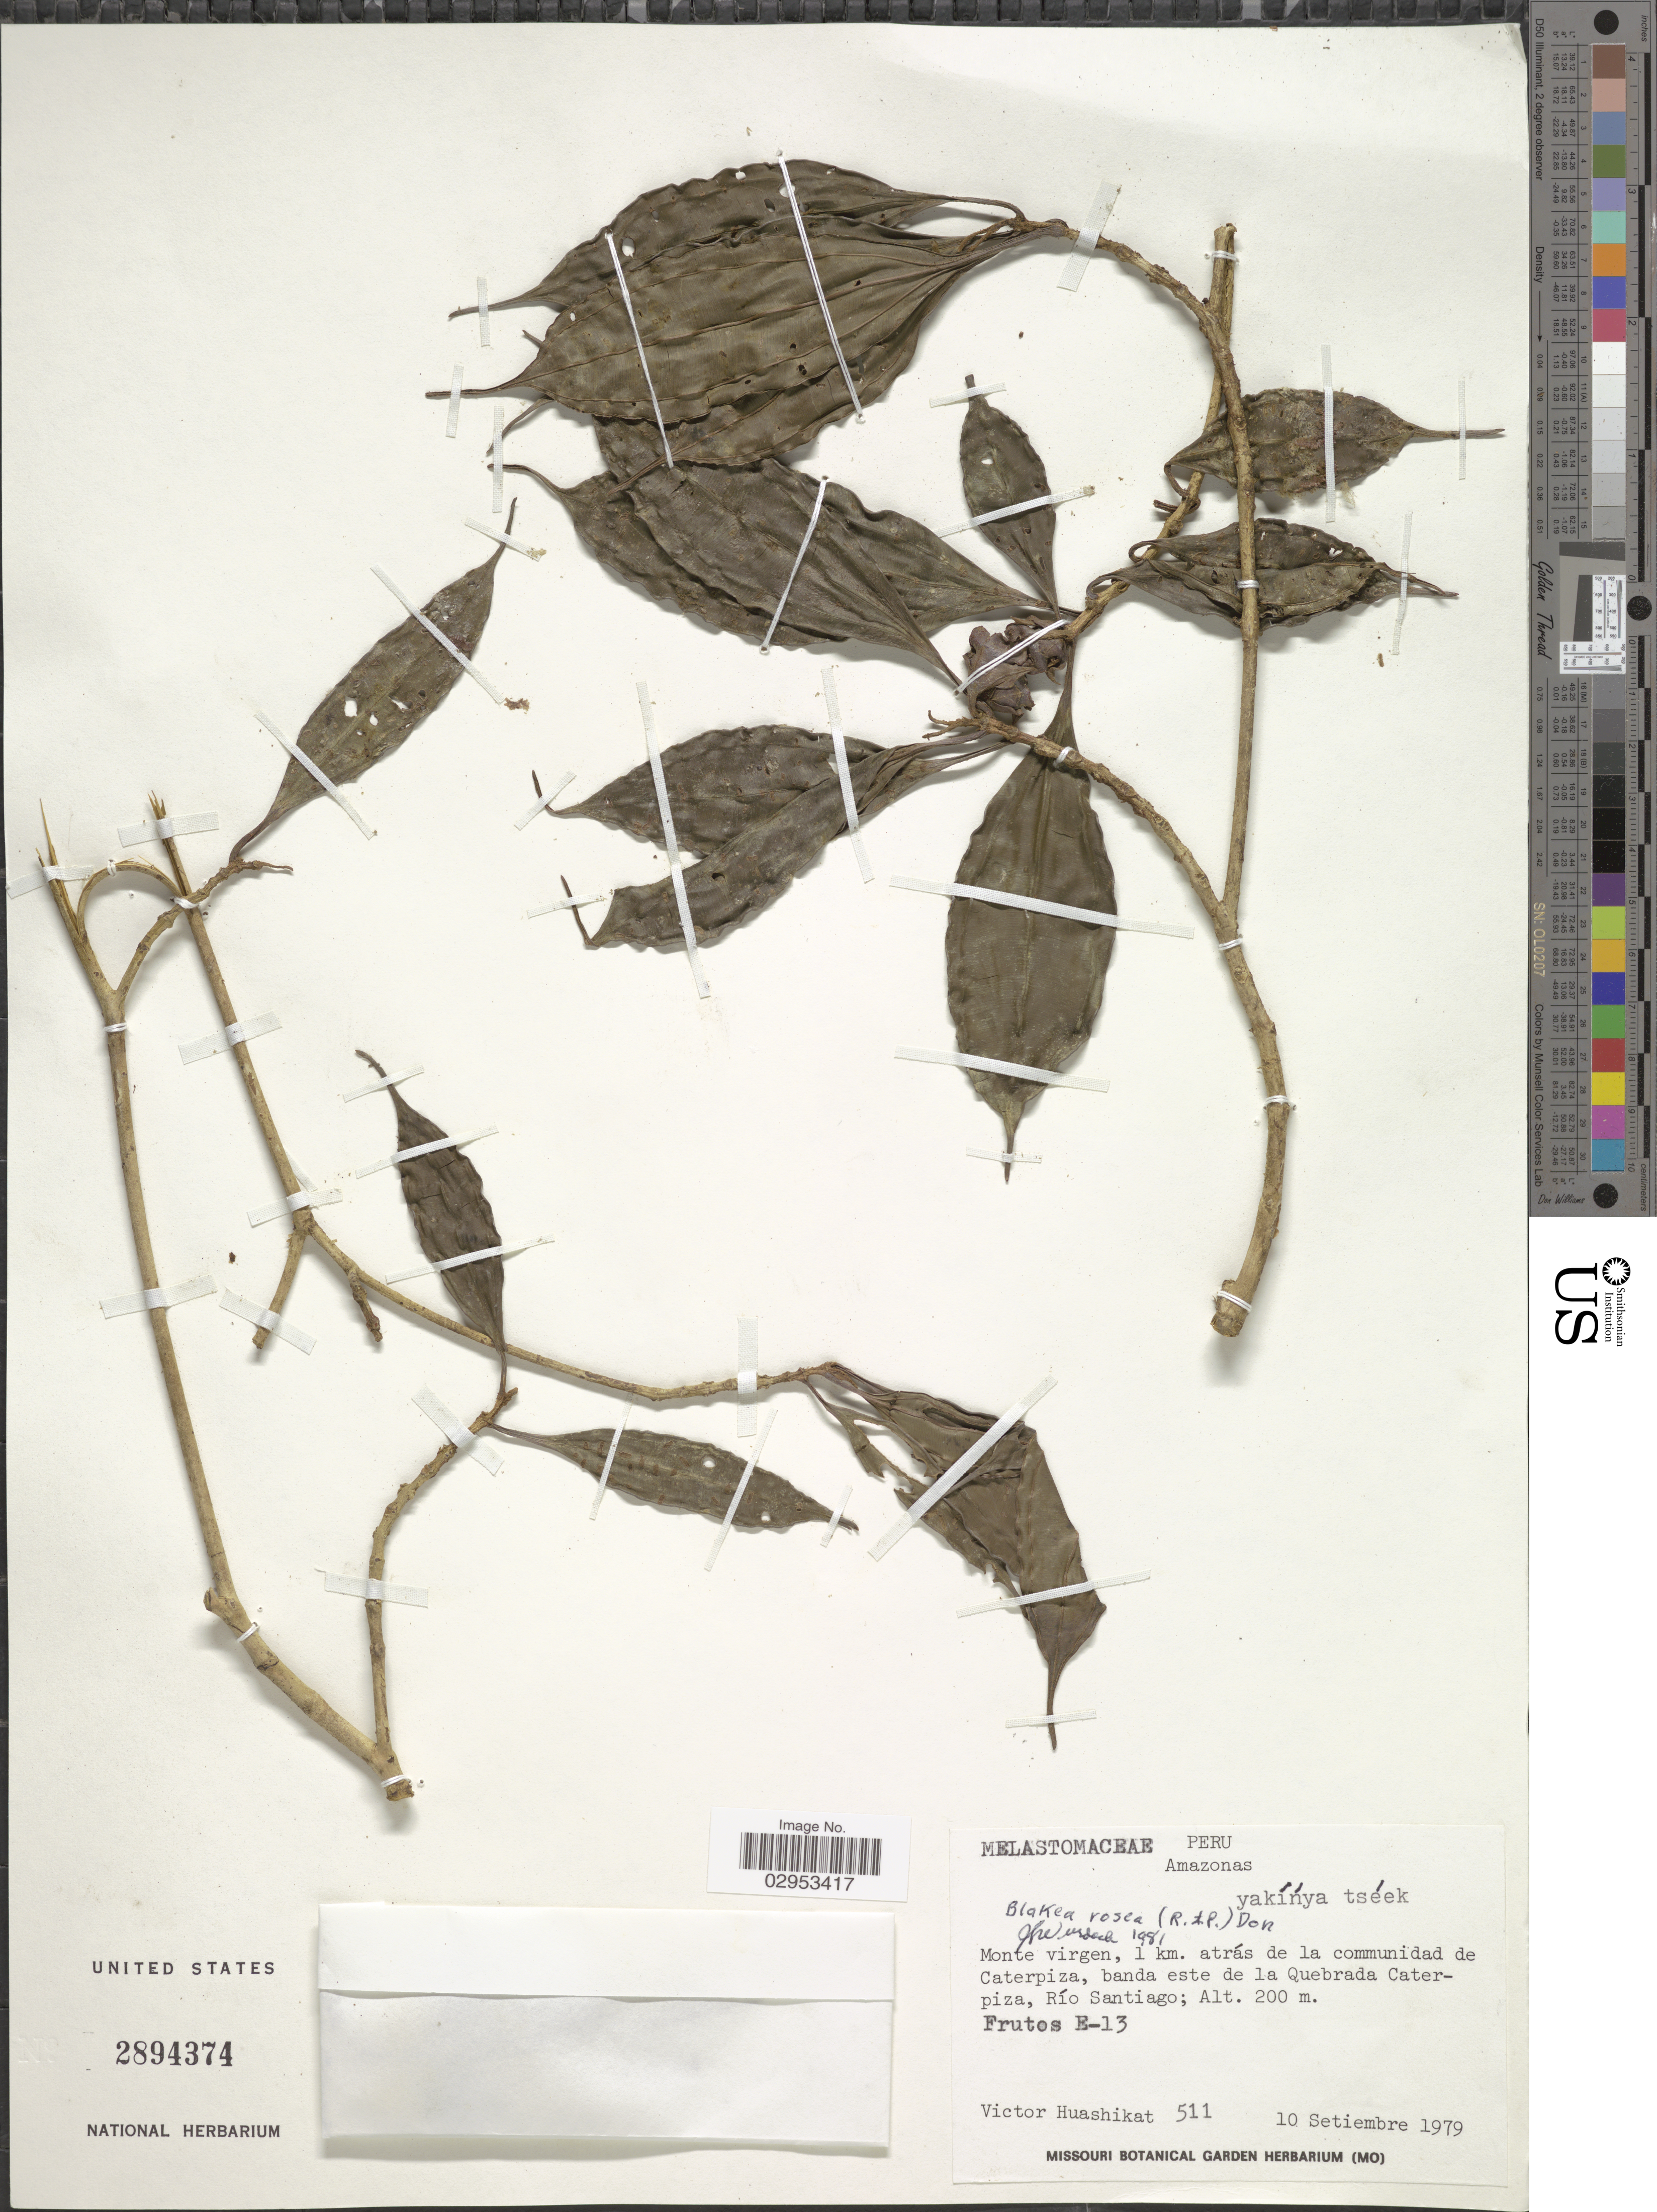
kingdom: Plantae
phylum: Tracheophyta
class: Magnoliopsida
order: Myrtales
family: Melastomataceae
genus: Blakea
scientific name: Blakea rosea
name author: D. Don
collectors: V. Huashikat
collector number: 511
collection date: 1979-09-10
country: Peru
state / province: Amazonas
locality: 1 km. atrás de la comunidad de Caterpiza, banda este de la Quebrada Caterpiza, Río Santiago.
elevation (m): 200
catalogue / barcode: US 2894374